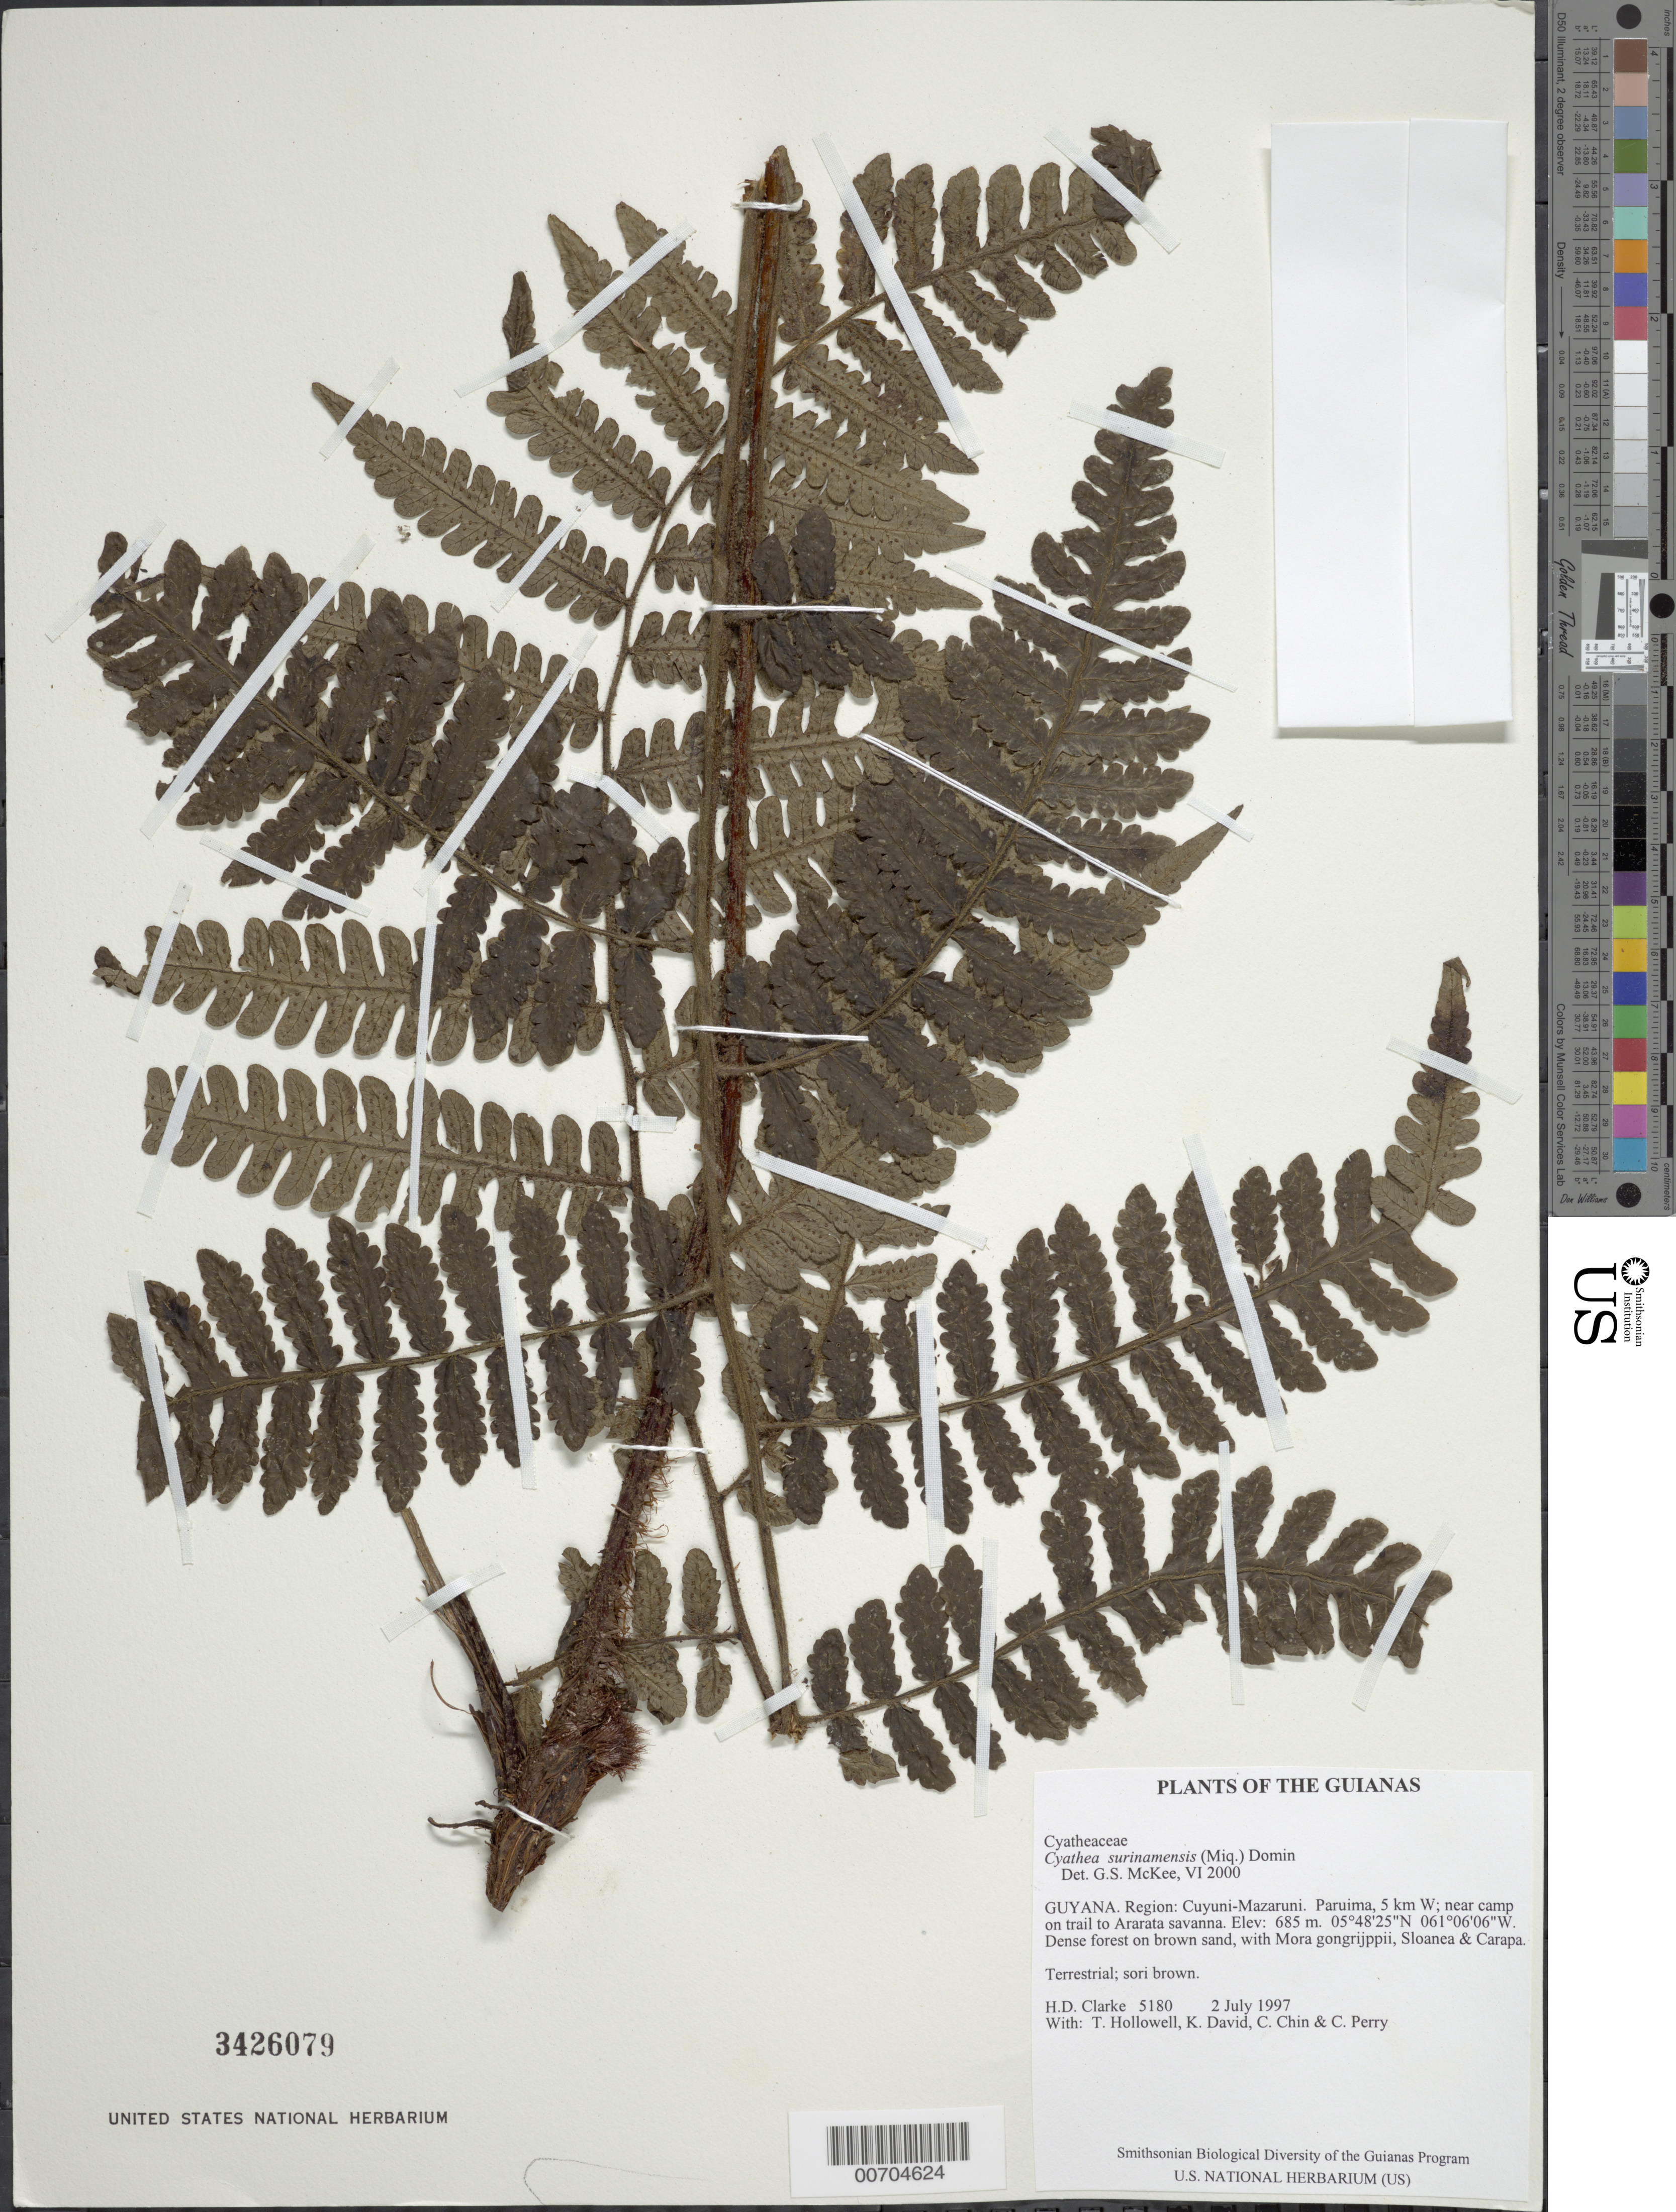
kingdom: Plantae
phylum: Tracheophyta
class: Polypodiopsida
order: Cyatheales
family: Cyatheaceae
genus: Cyathea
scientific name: Cyathea surinamensis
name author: (Miq.) Domin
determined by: McKee, G. S., (US), NMNH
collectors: H. D. Clarke, T. Hollowell, K. David, C. Chin & C. Perry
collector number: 5180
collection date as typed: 2 July 1997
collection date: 1997-07-02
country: Guyana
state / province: Cuyuni-Mazaruni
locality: Paruima, 5 km W; near camp on trail to Ararata savanna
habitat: Dense forest on brown sand, with Mora gongrijppii, Sloanea & Carapa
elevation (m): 685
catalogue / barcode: US 3426079